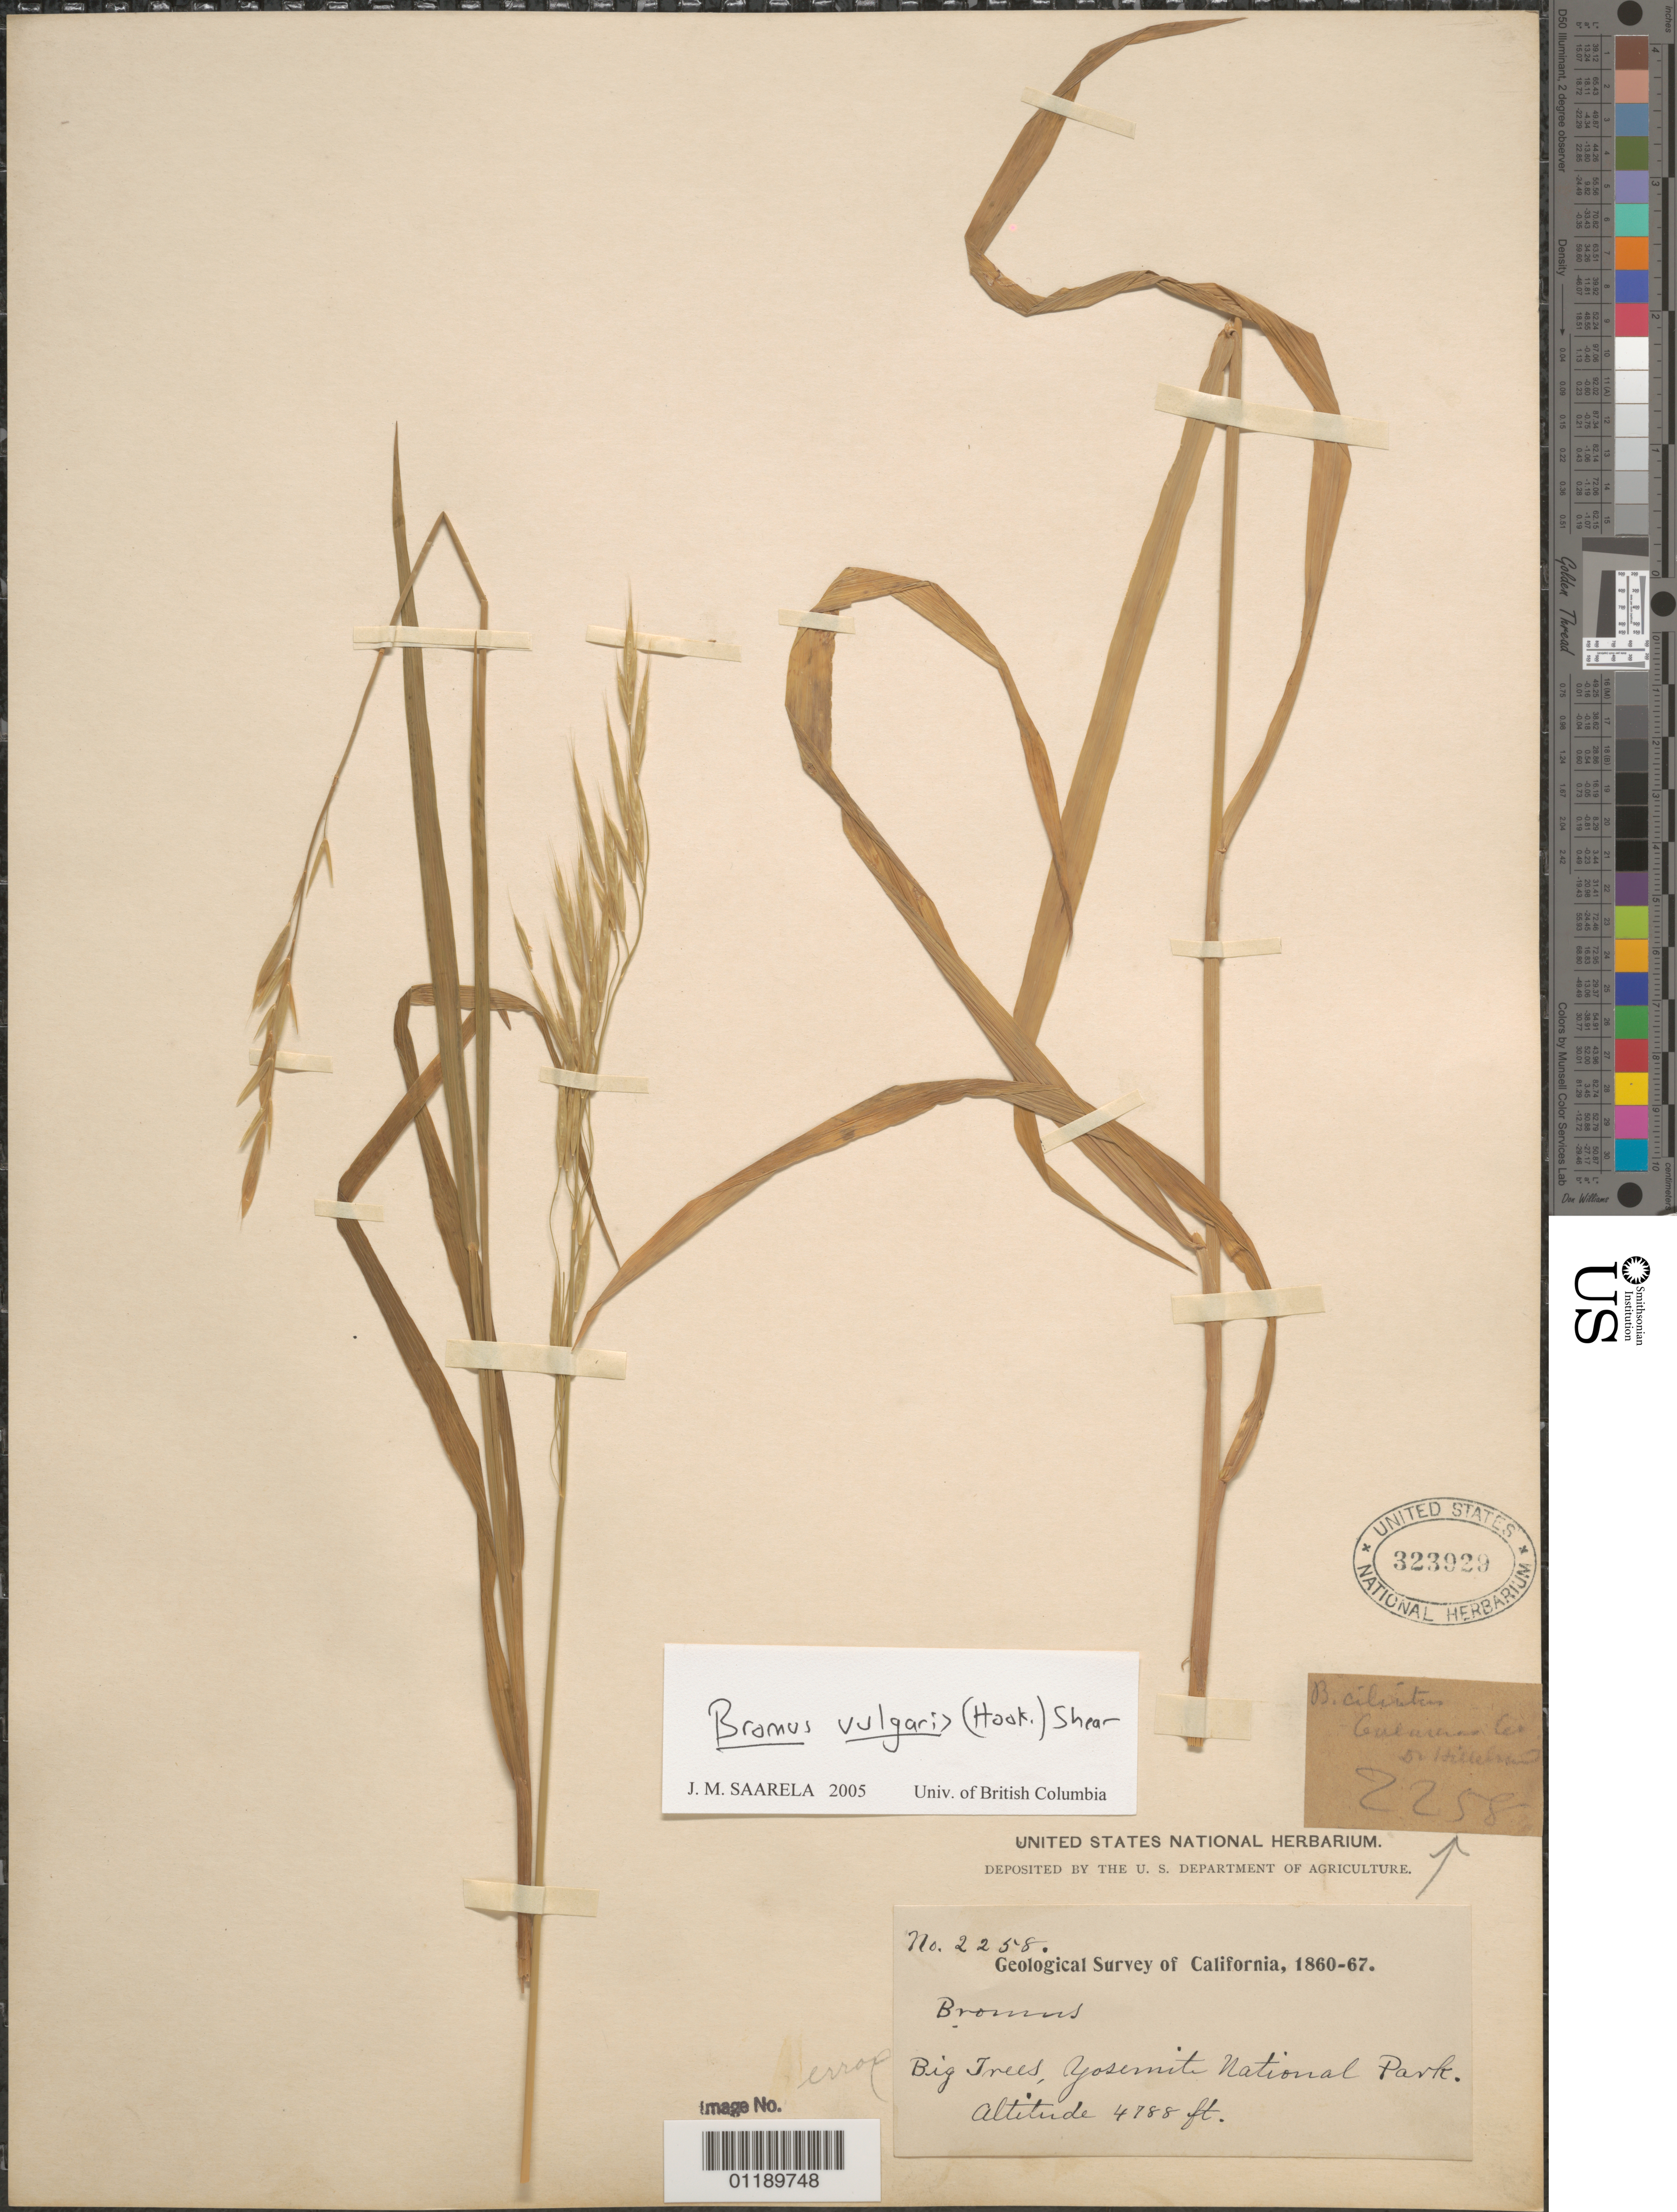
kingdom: Plantae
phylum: Tracheophyta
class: Liliopsida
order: Poales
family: Poaceae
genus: Bromus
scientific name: Bromus vulgaris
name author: (Hook.) Shear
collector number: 2258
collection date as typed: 1860 to -- --- 1867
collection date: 1860/1867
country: United States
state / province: California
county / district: Mariposa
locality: Big Trees, Yosemite National Park.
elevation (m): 1459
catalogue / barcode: US 323929